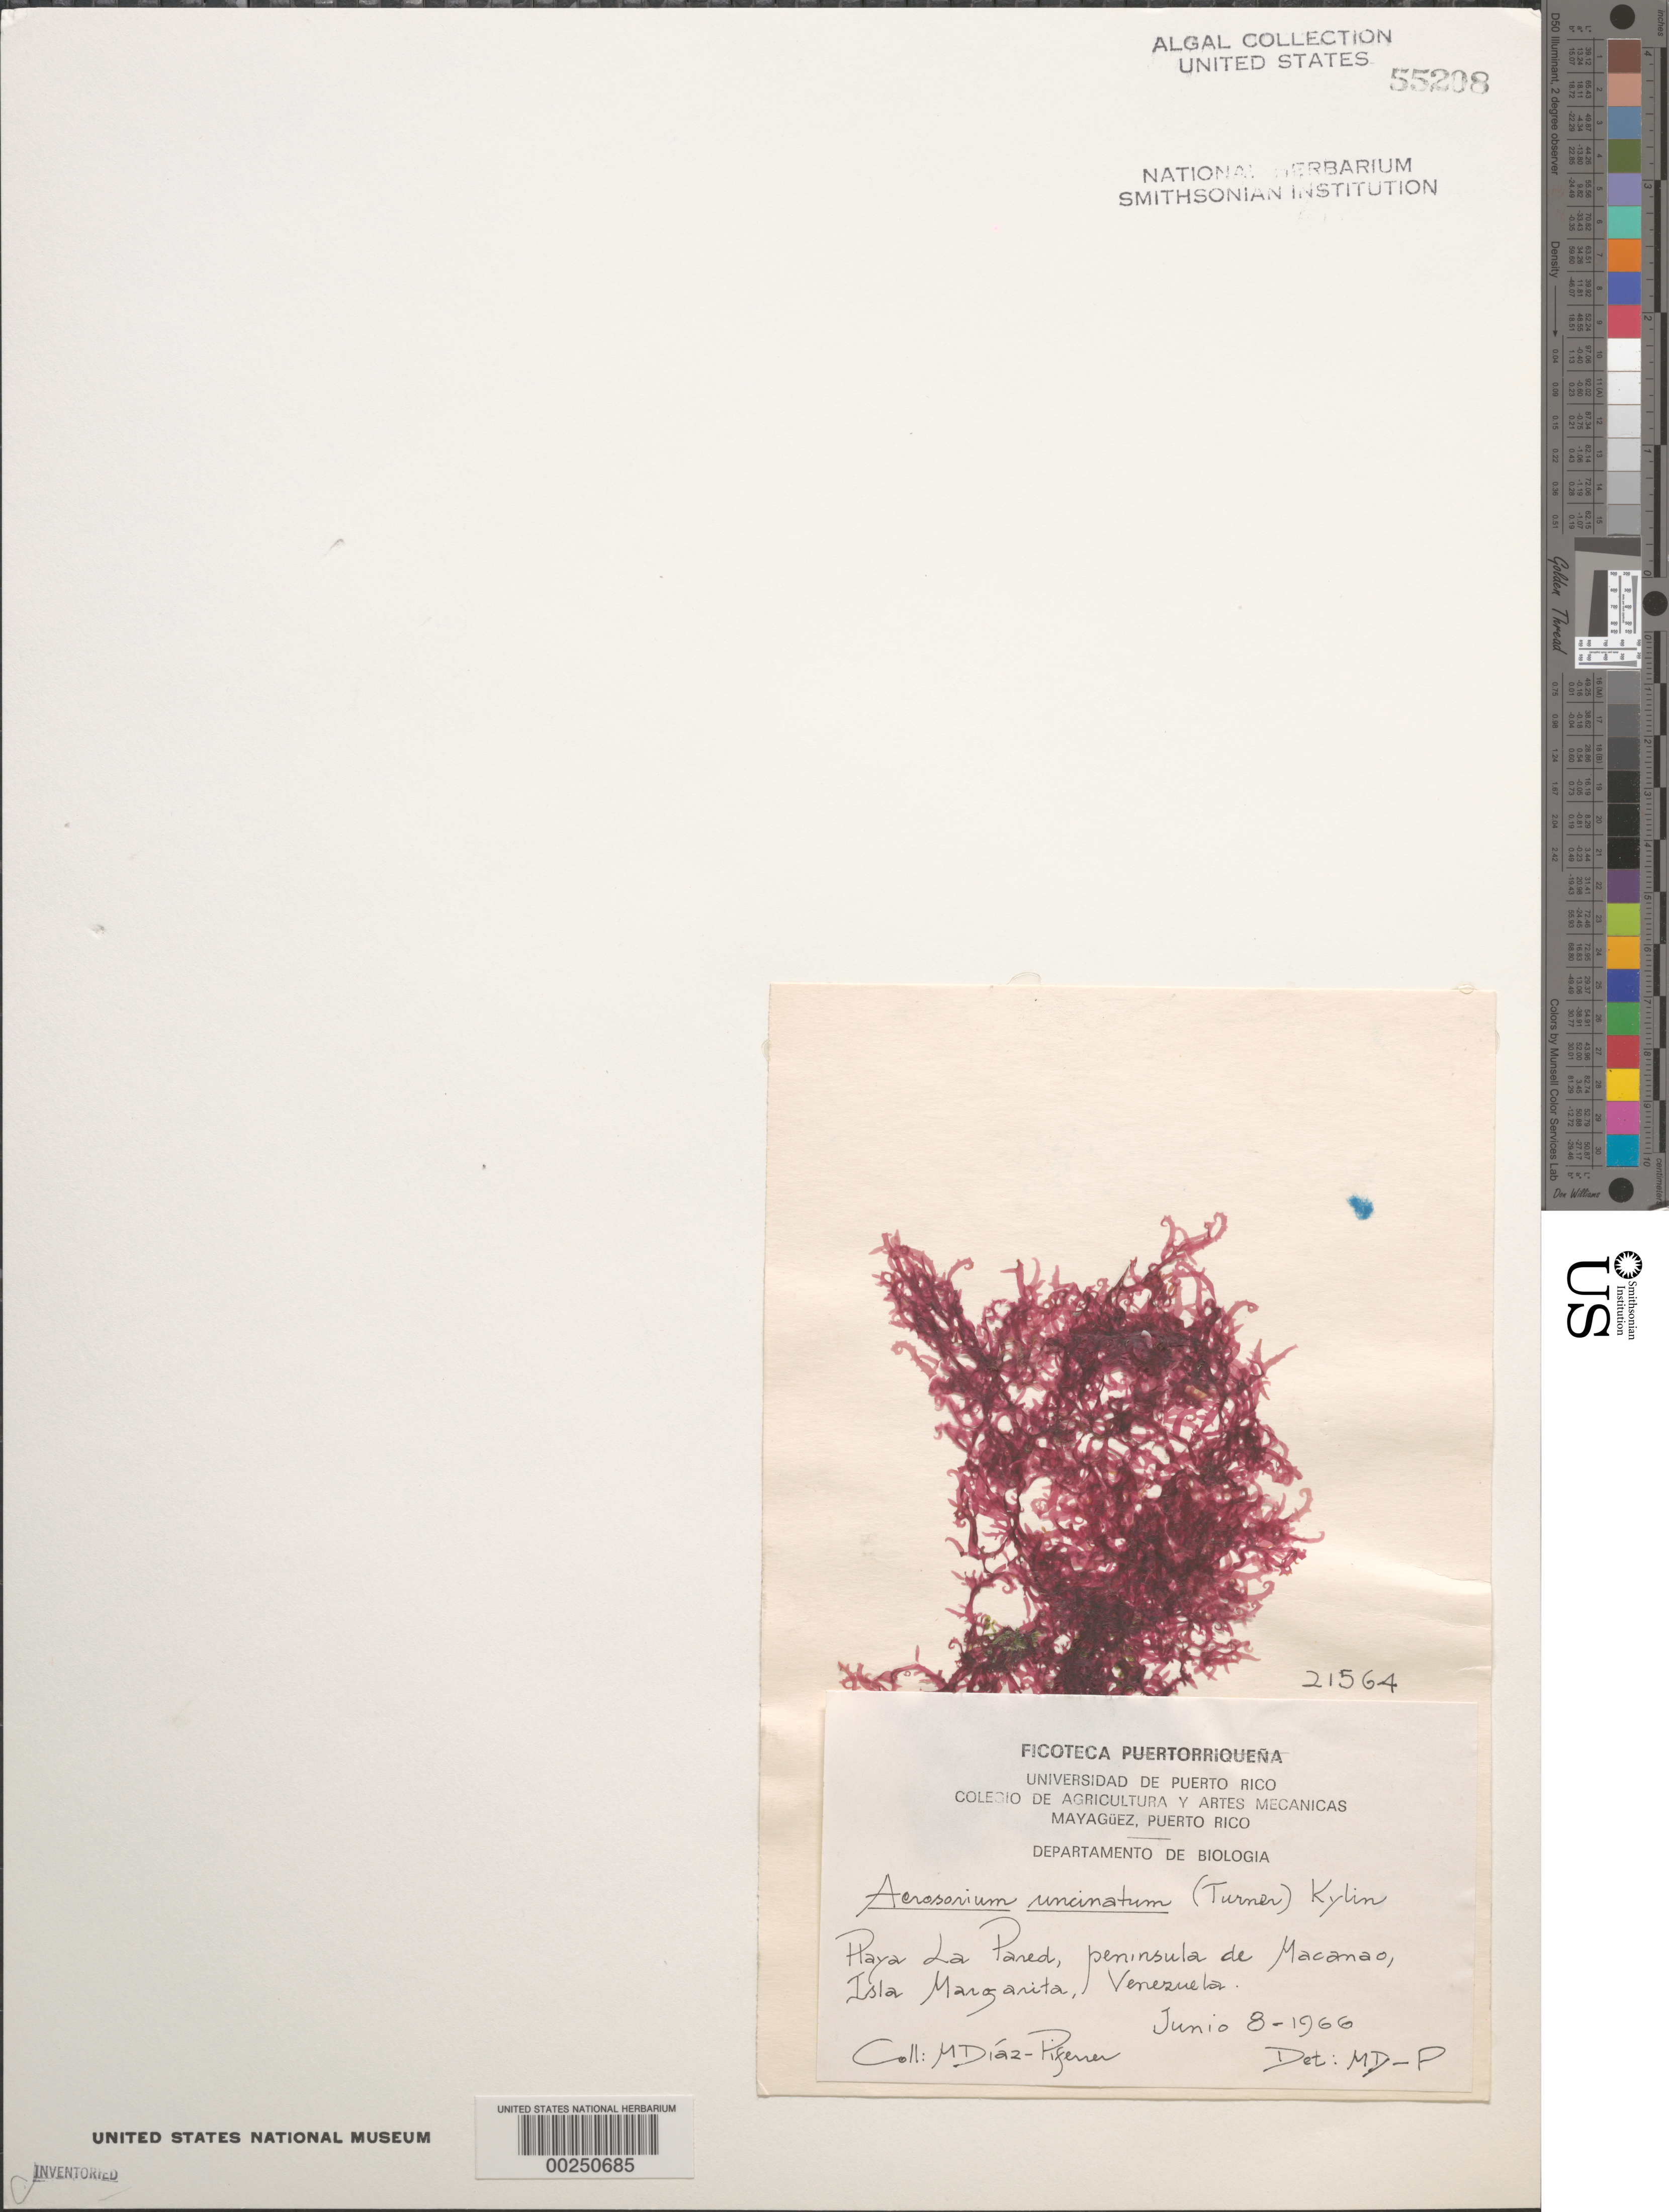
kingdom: Plantae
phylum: Rhodophyta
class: Florideophyceae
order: Ceramiales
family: Delesseriaceae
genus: Cryptopleura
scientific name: Cryptopleura ramosa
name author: (Huds.) L.M. Newton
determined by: Algae name updating Project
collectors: M. Diaz-Piferrer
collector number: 21564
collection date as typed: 08 Jun 1966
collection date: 1966-06-08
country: Venezuela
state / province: Nueva Esparta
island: Margarita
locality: Playa La Pared, Peninsula de Macanao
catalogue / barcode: US 55208